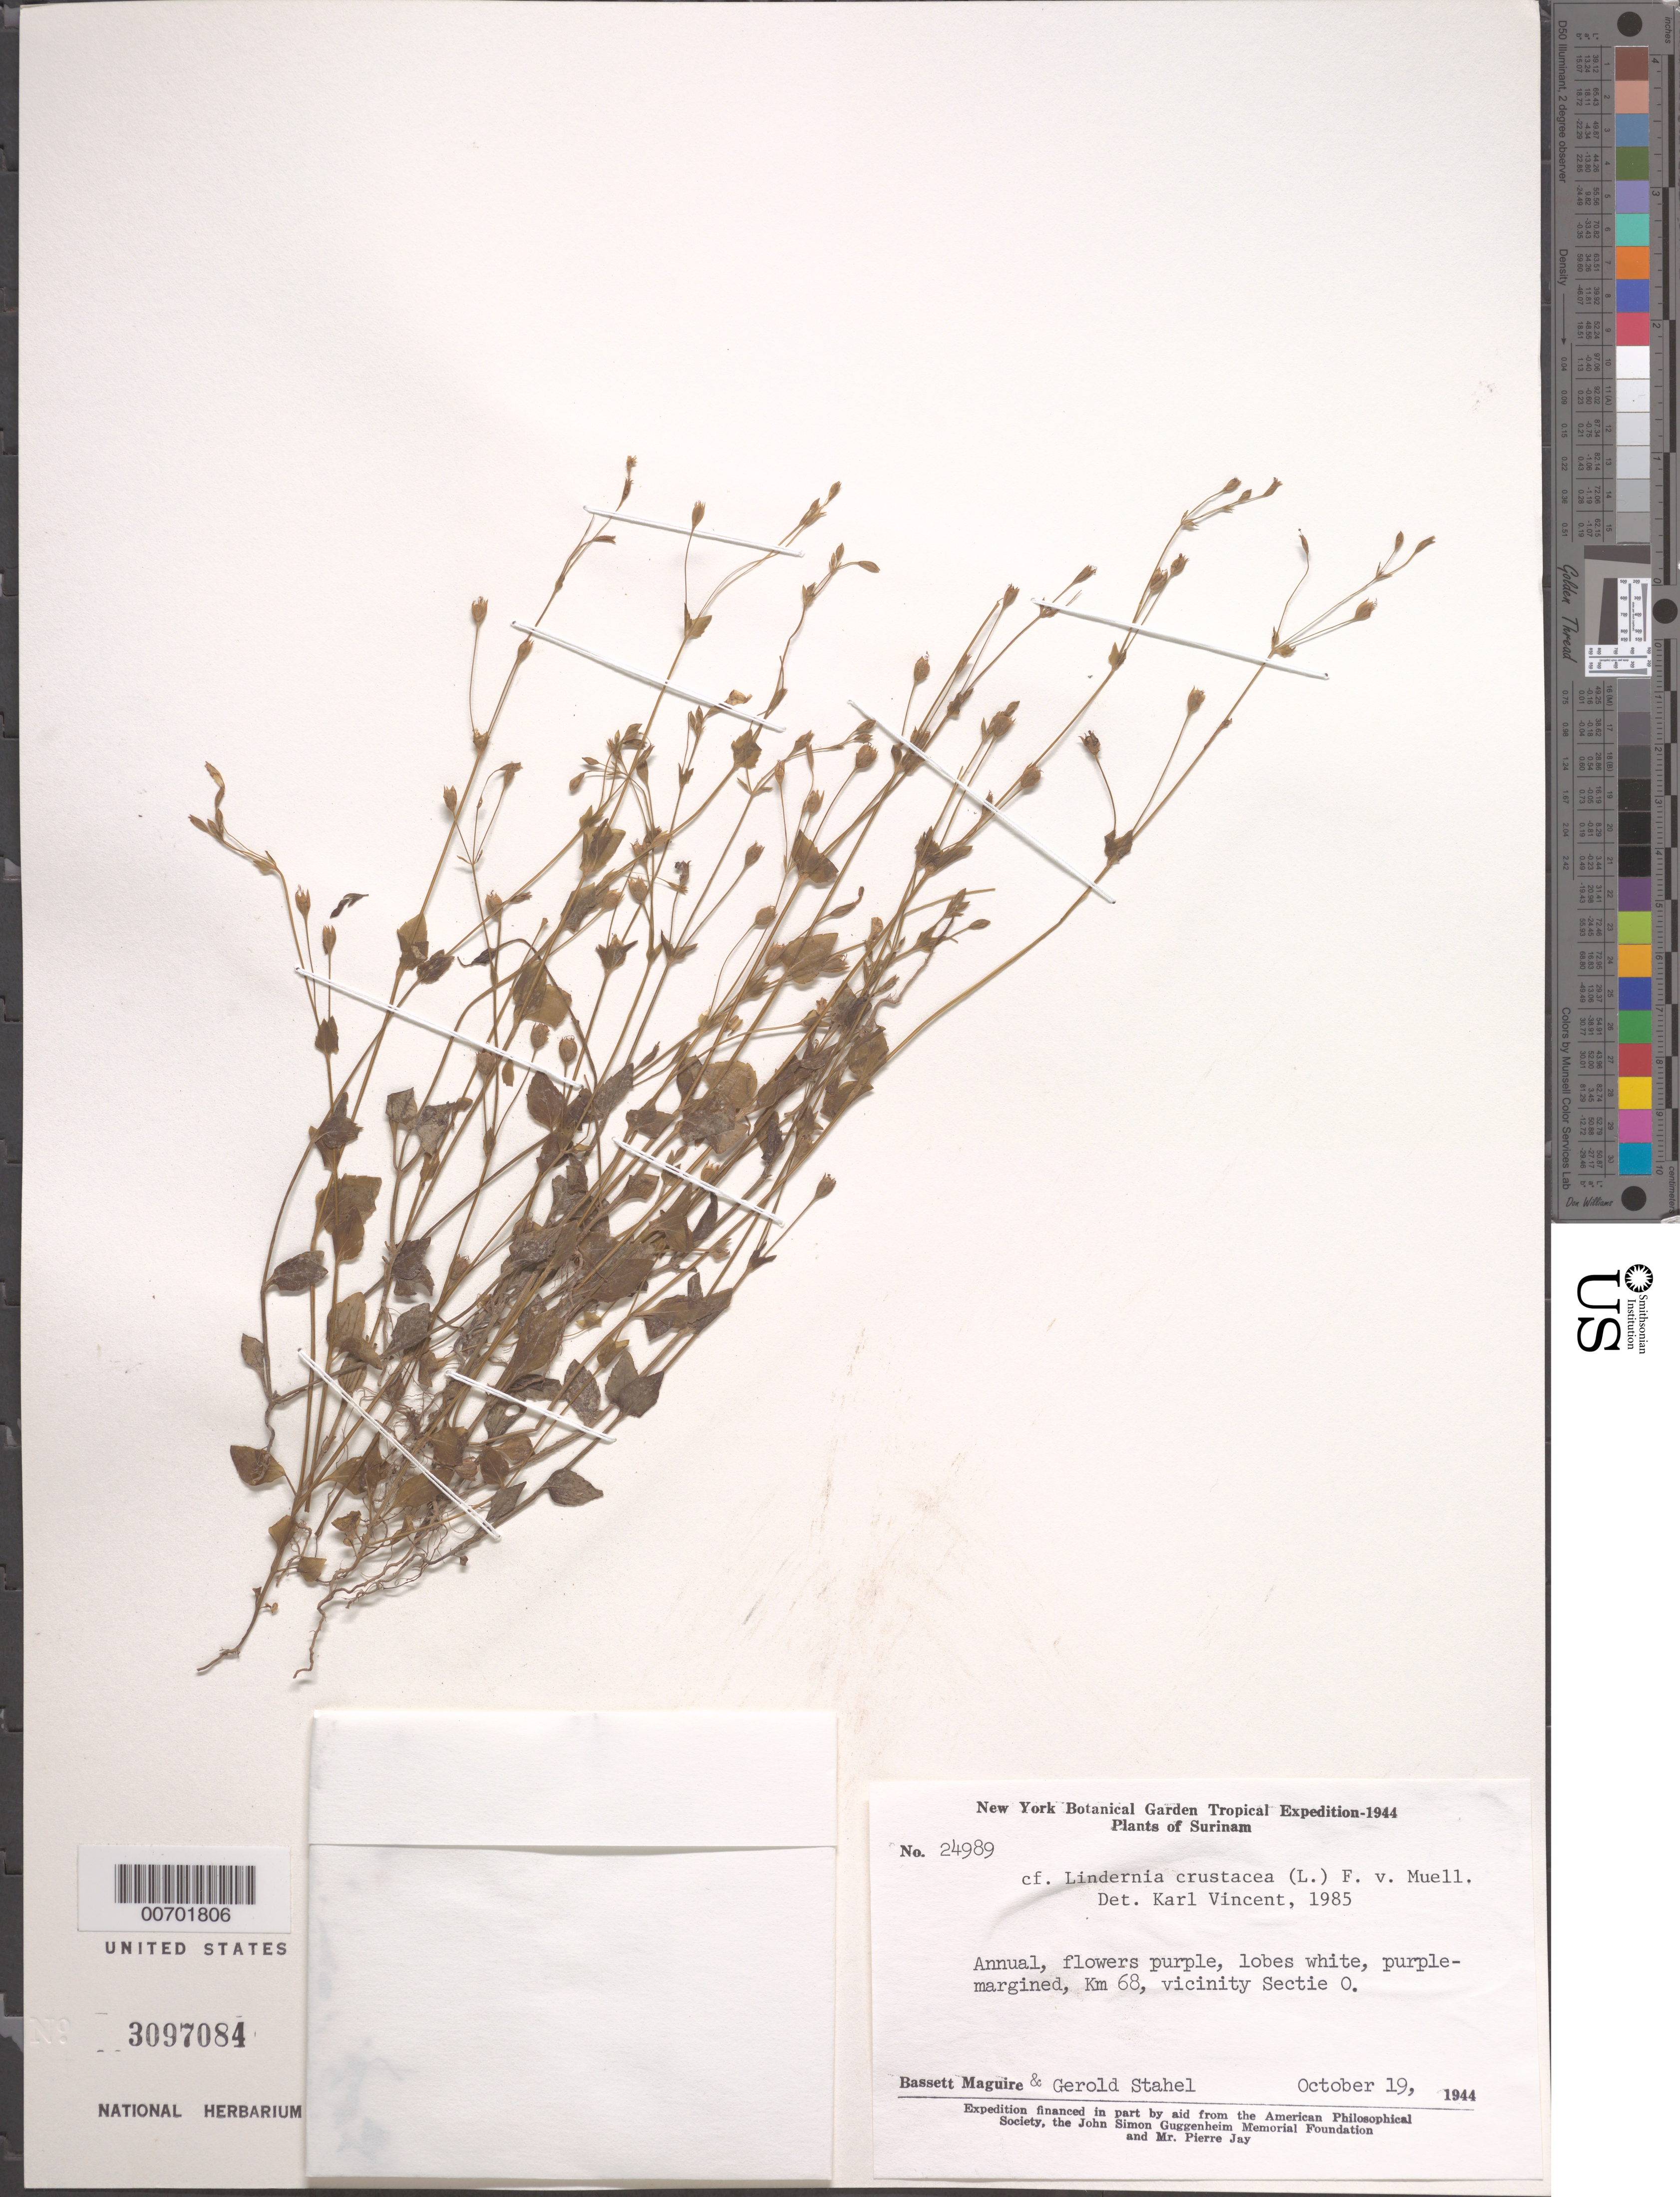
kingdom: Plantae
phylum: Tracheophyta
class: Magnoliopsida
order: Lamiales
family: Linderniaceae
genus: Lindernia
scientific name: Lindernia crustacea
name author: (L.) F. Muell.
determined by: Vincent, K. A.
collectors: B. Maguire & G. Stahel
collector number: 24989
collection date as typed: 19-Oct-44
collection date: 1944-10-19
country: Suriname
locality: Sectie O, km 68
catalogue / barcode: US 3097084